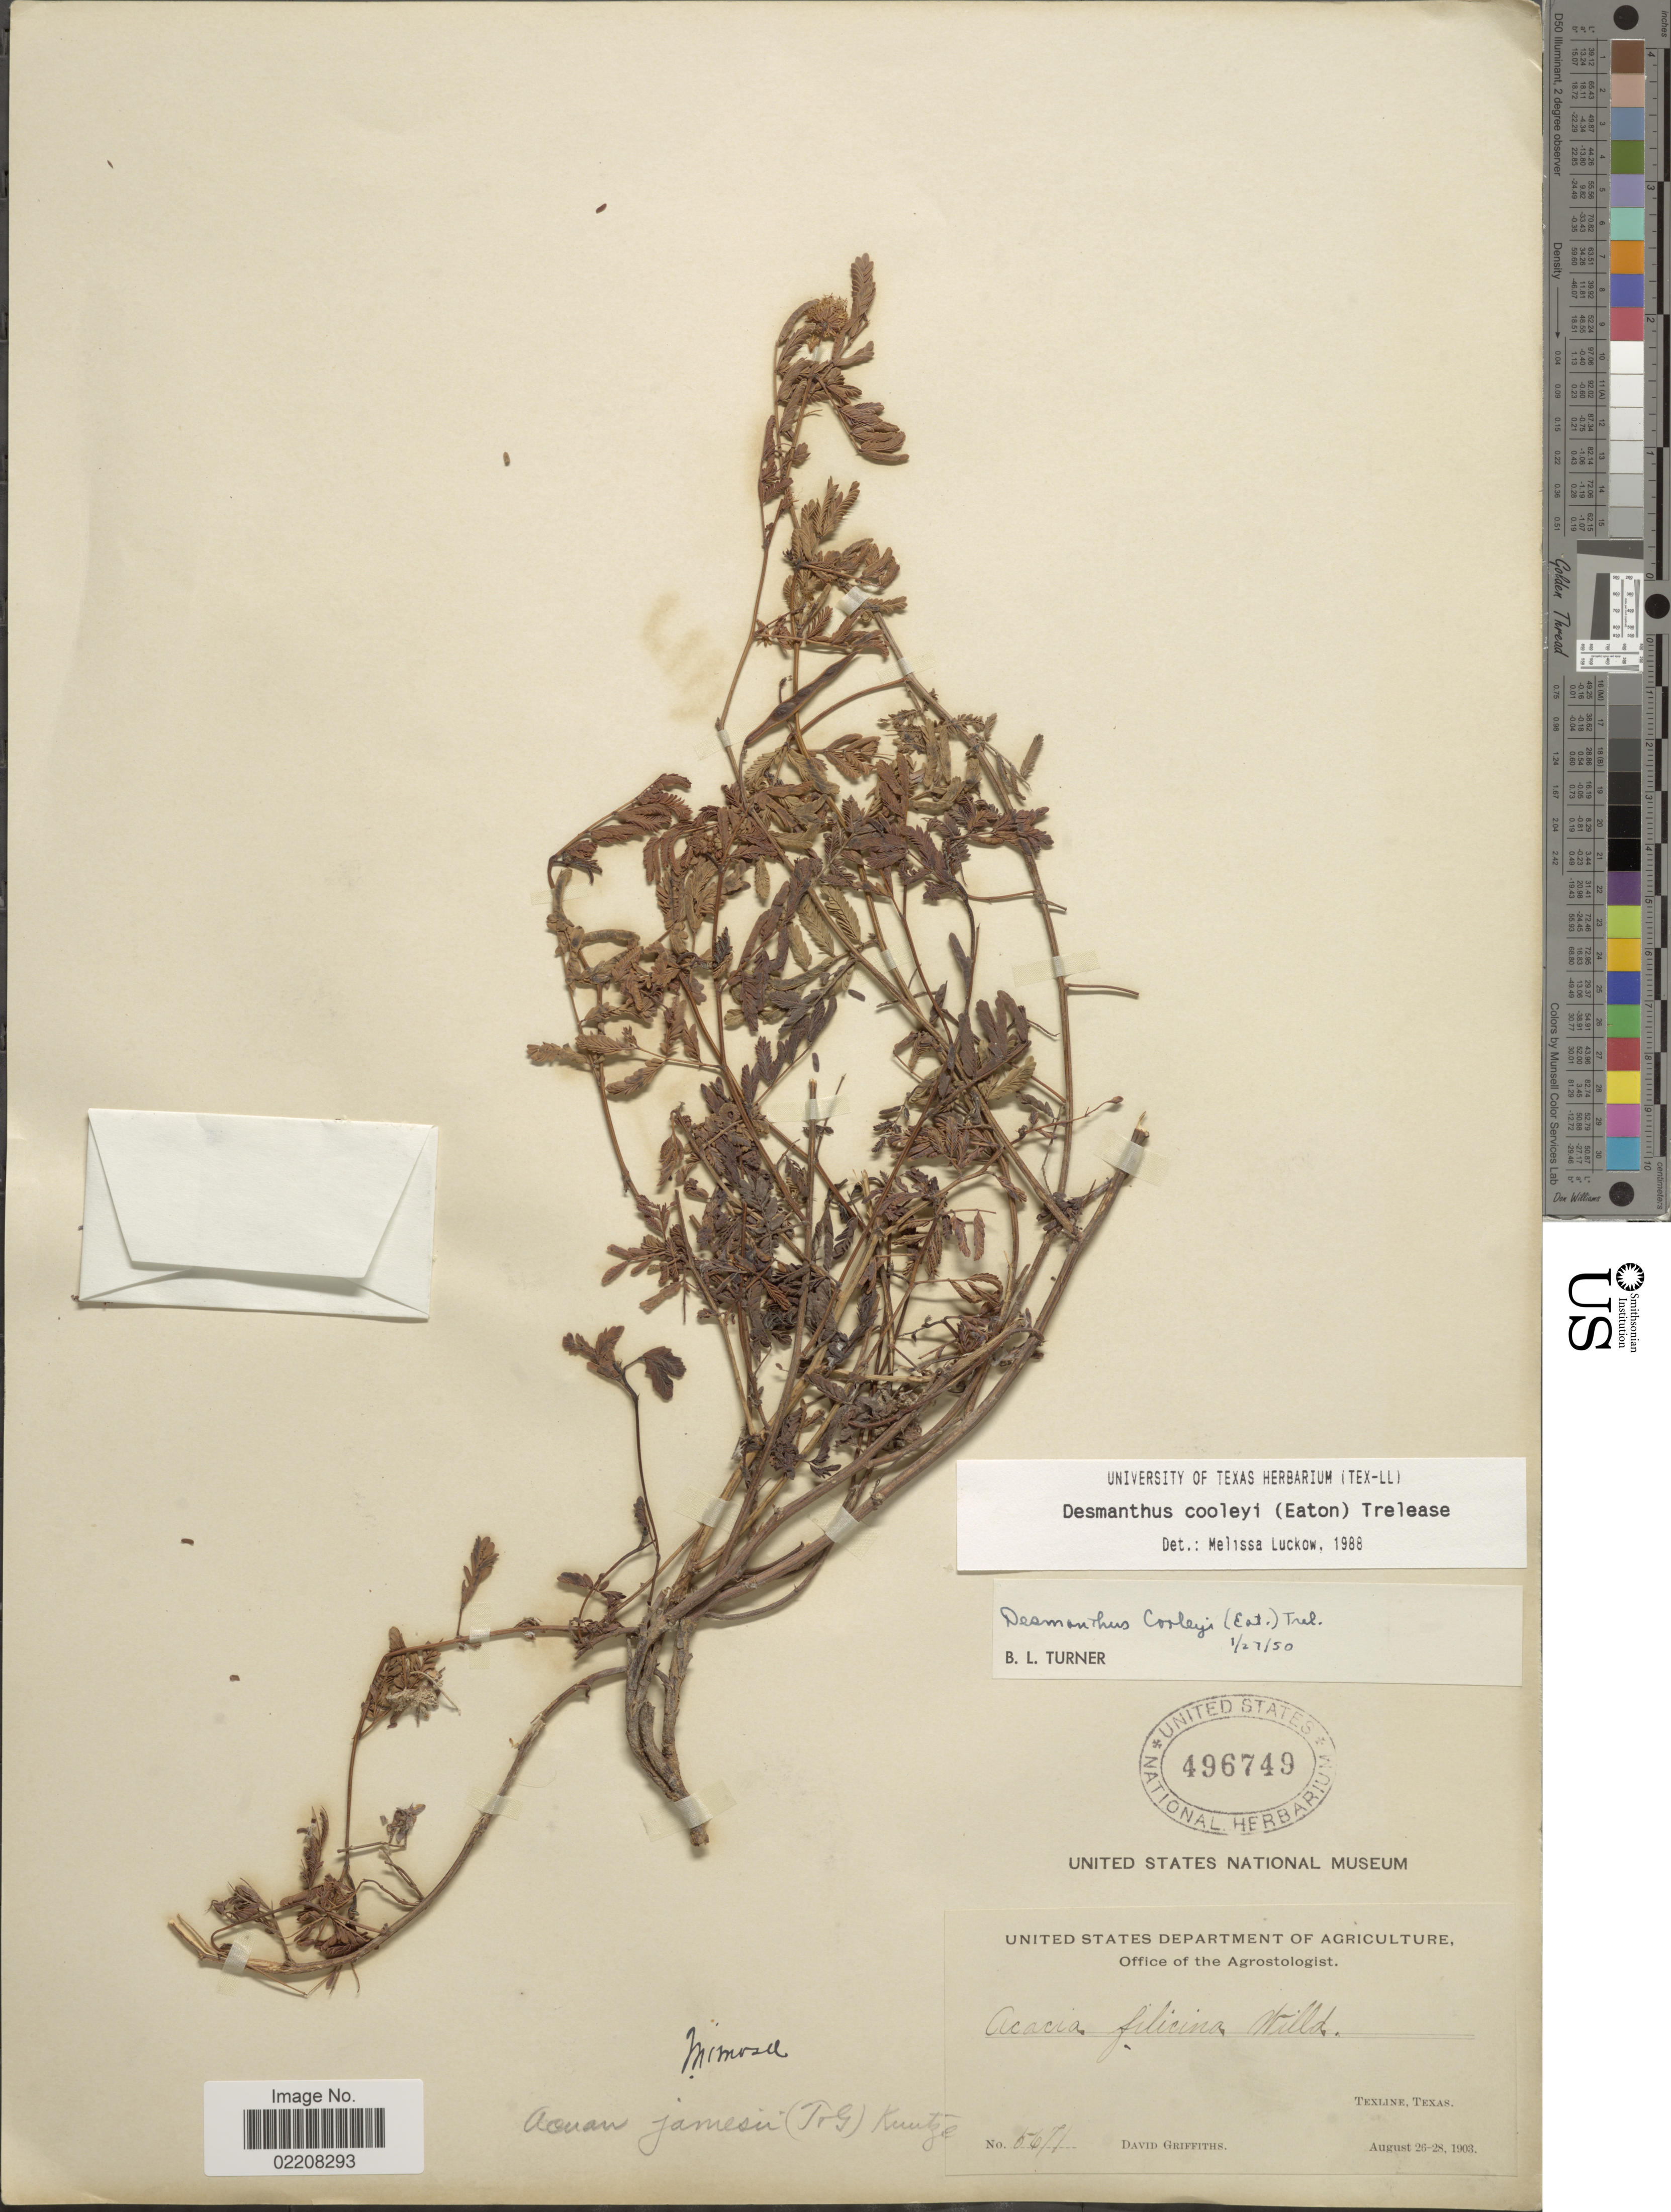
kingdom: Plantae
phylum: Tracheophyta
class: Magnoliopsida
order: Fabales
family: Fabaceae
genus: Desmanthus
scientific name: Desmanthus cooleyi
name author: (Eaton) Trel.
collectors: D. Griffiths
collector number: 5671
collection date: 1903-08-26/1903-08-28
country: United States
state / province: Texas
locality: Texline, Texas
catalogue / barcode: US 496749